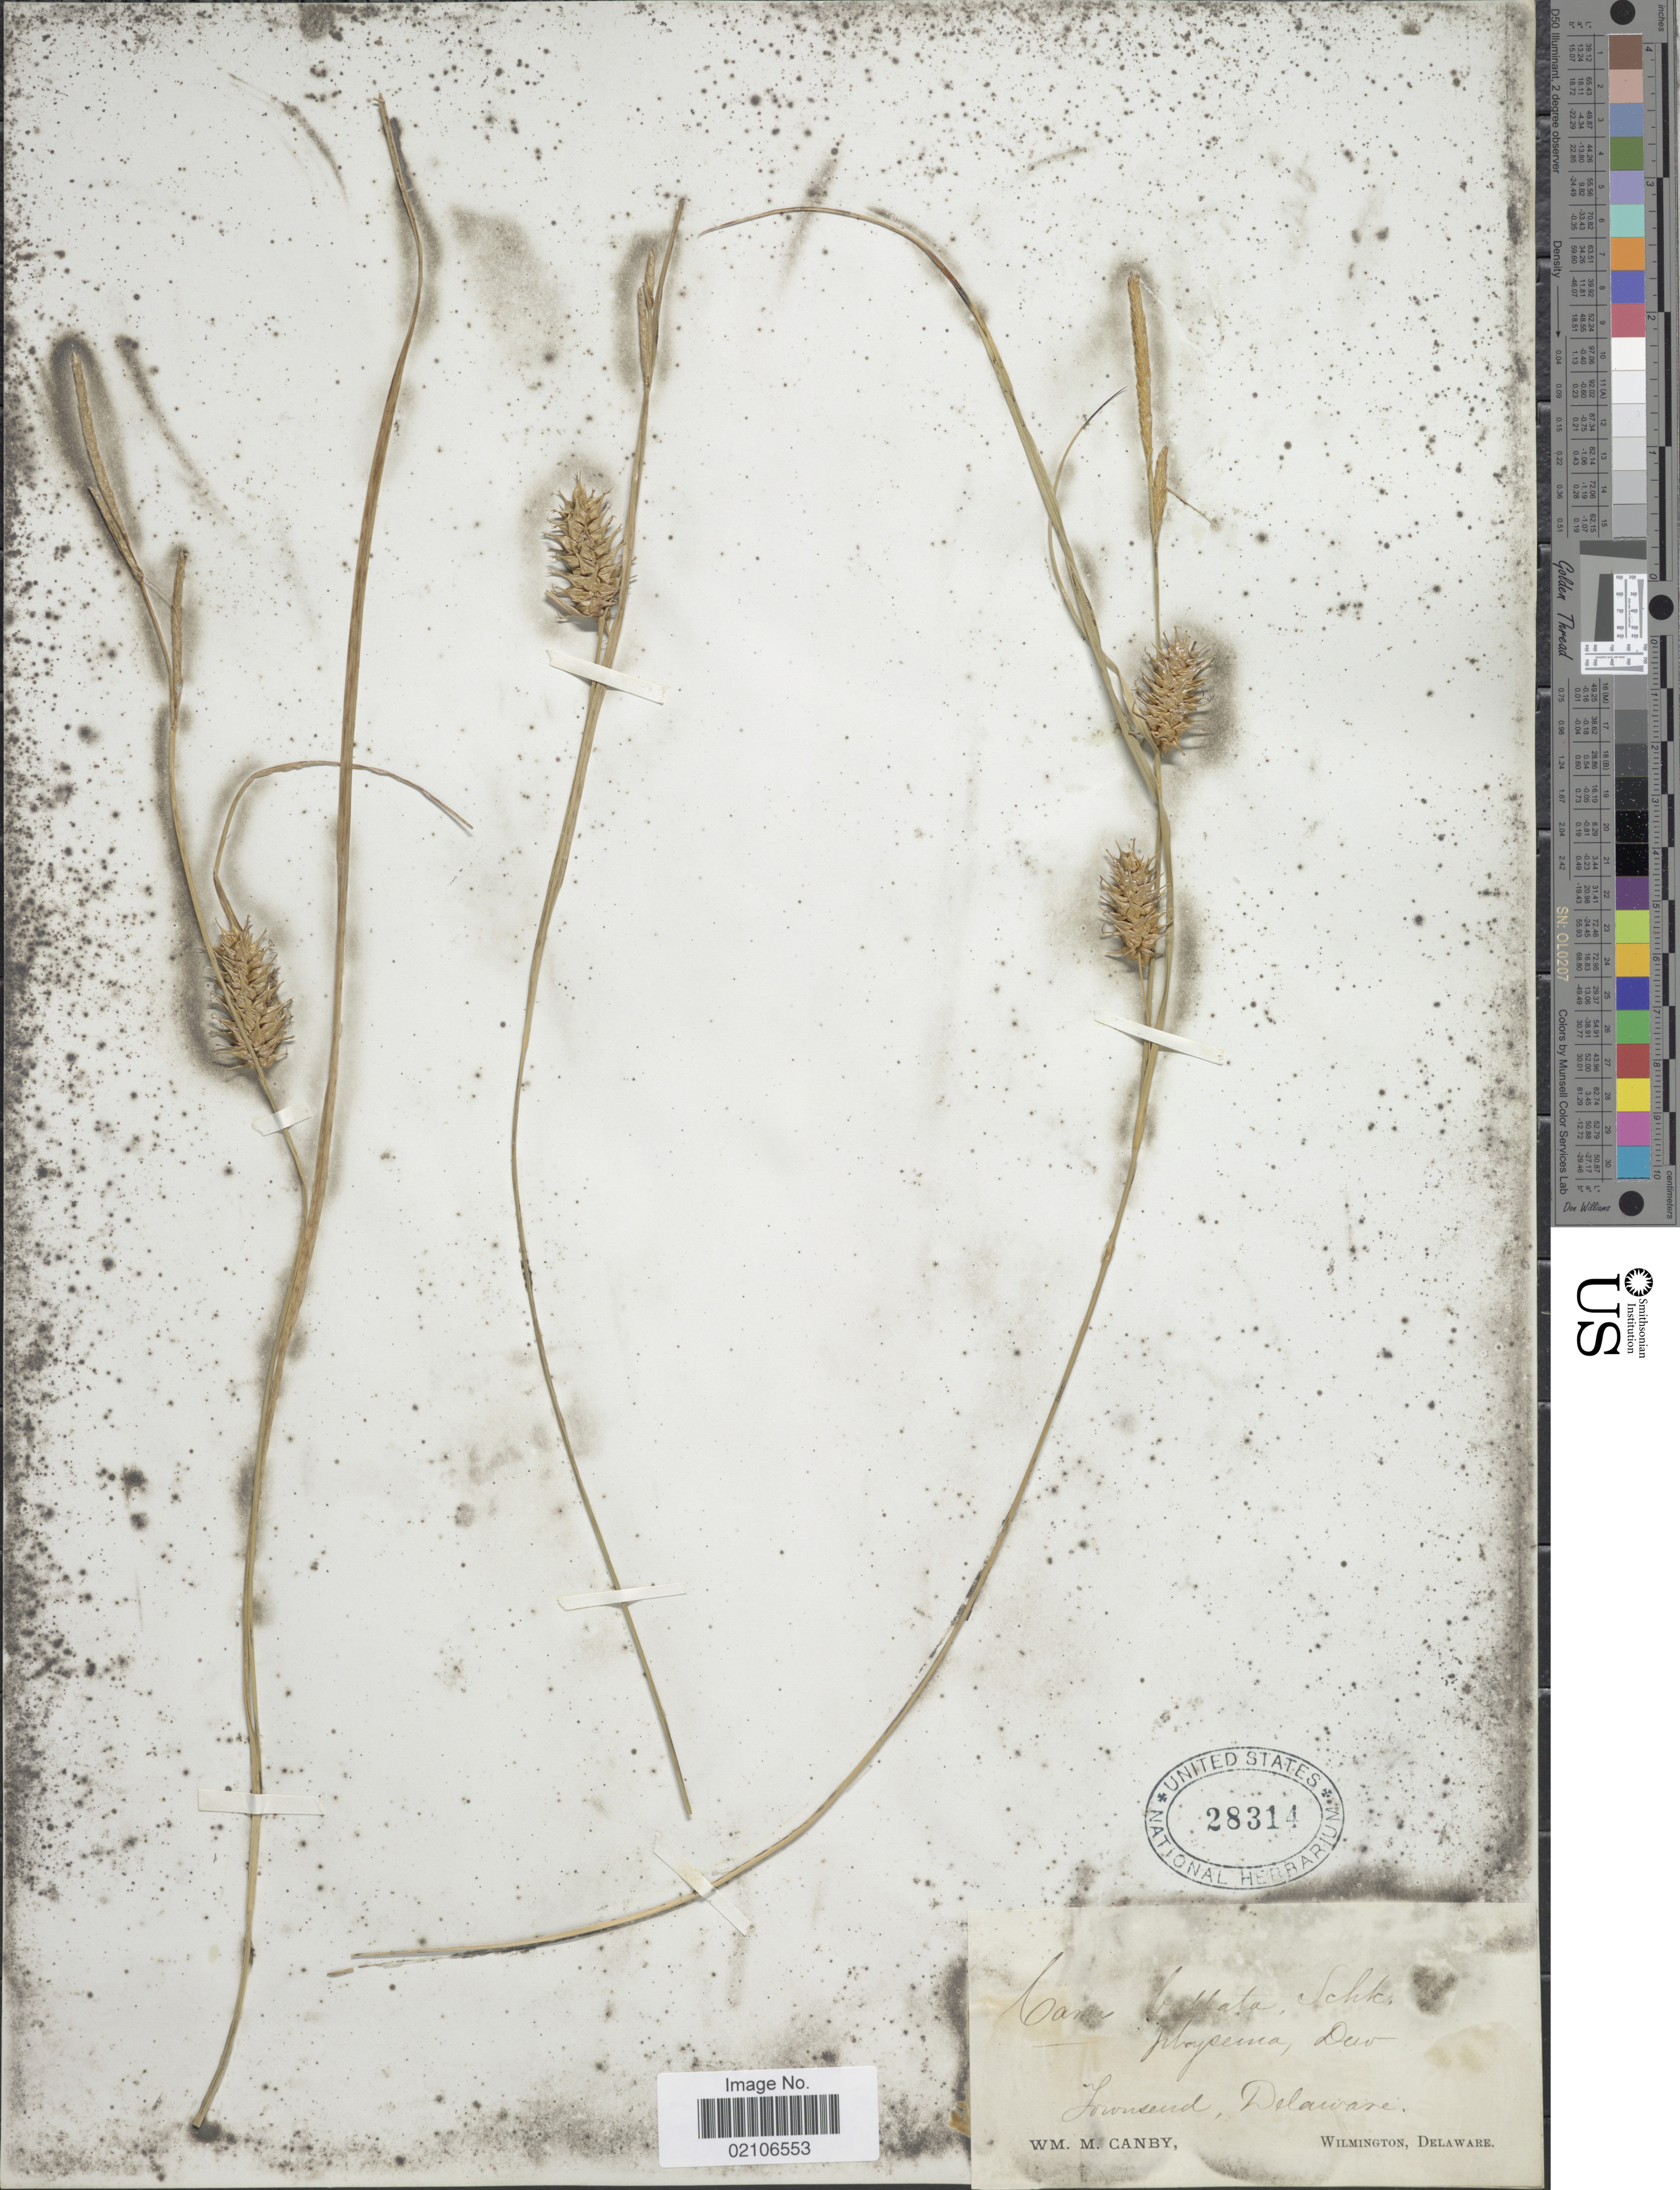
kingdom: Plantae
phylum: Tracheophyta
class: Liliopsida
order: Poales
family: Cyperaceae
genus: Carex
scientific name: Carex bullata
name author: Schkuhr ex Willd.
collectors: W. M. Canby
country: United States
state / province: Delaware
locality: Townsend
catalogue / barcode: US 28314